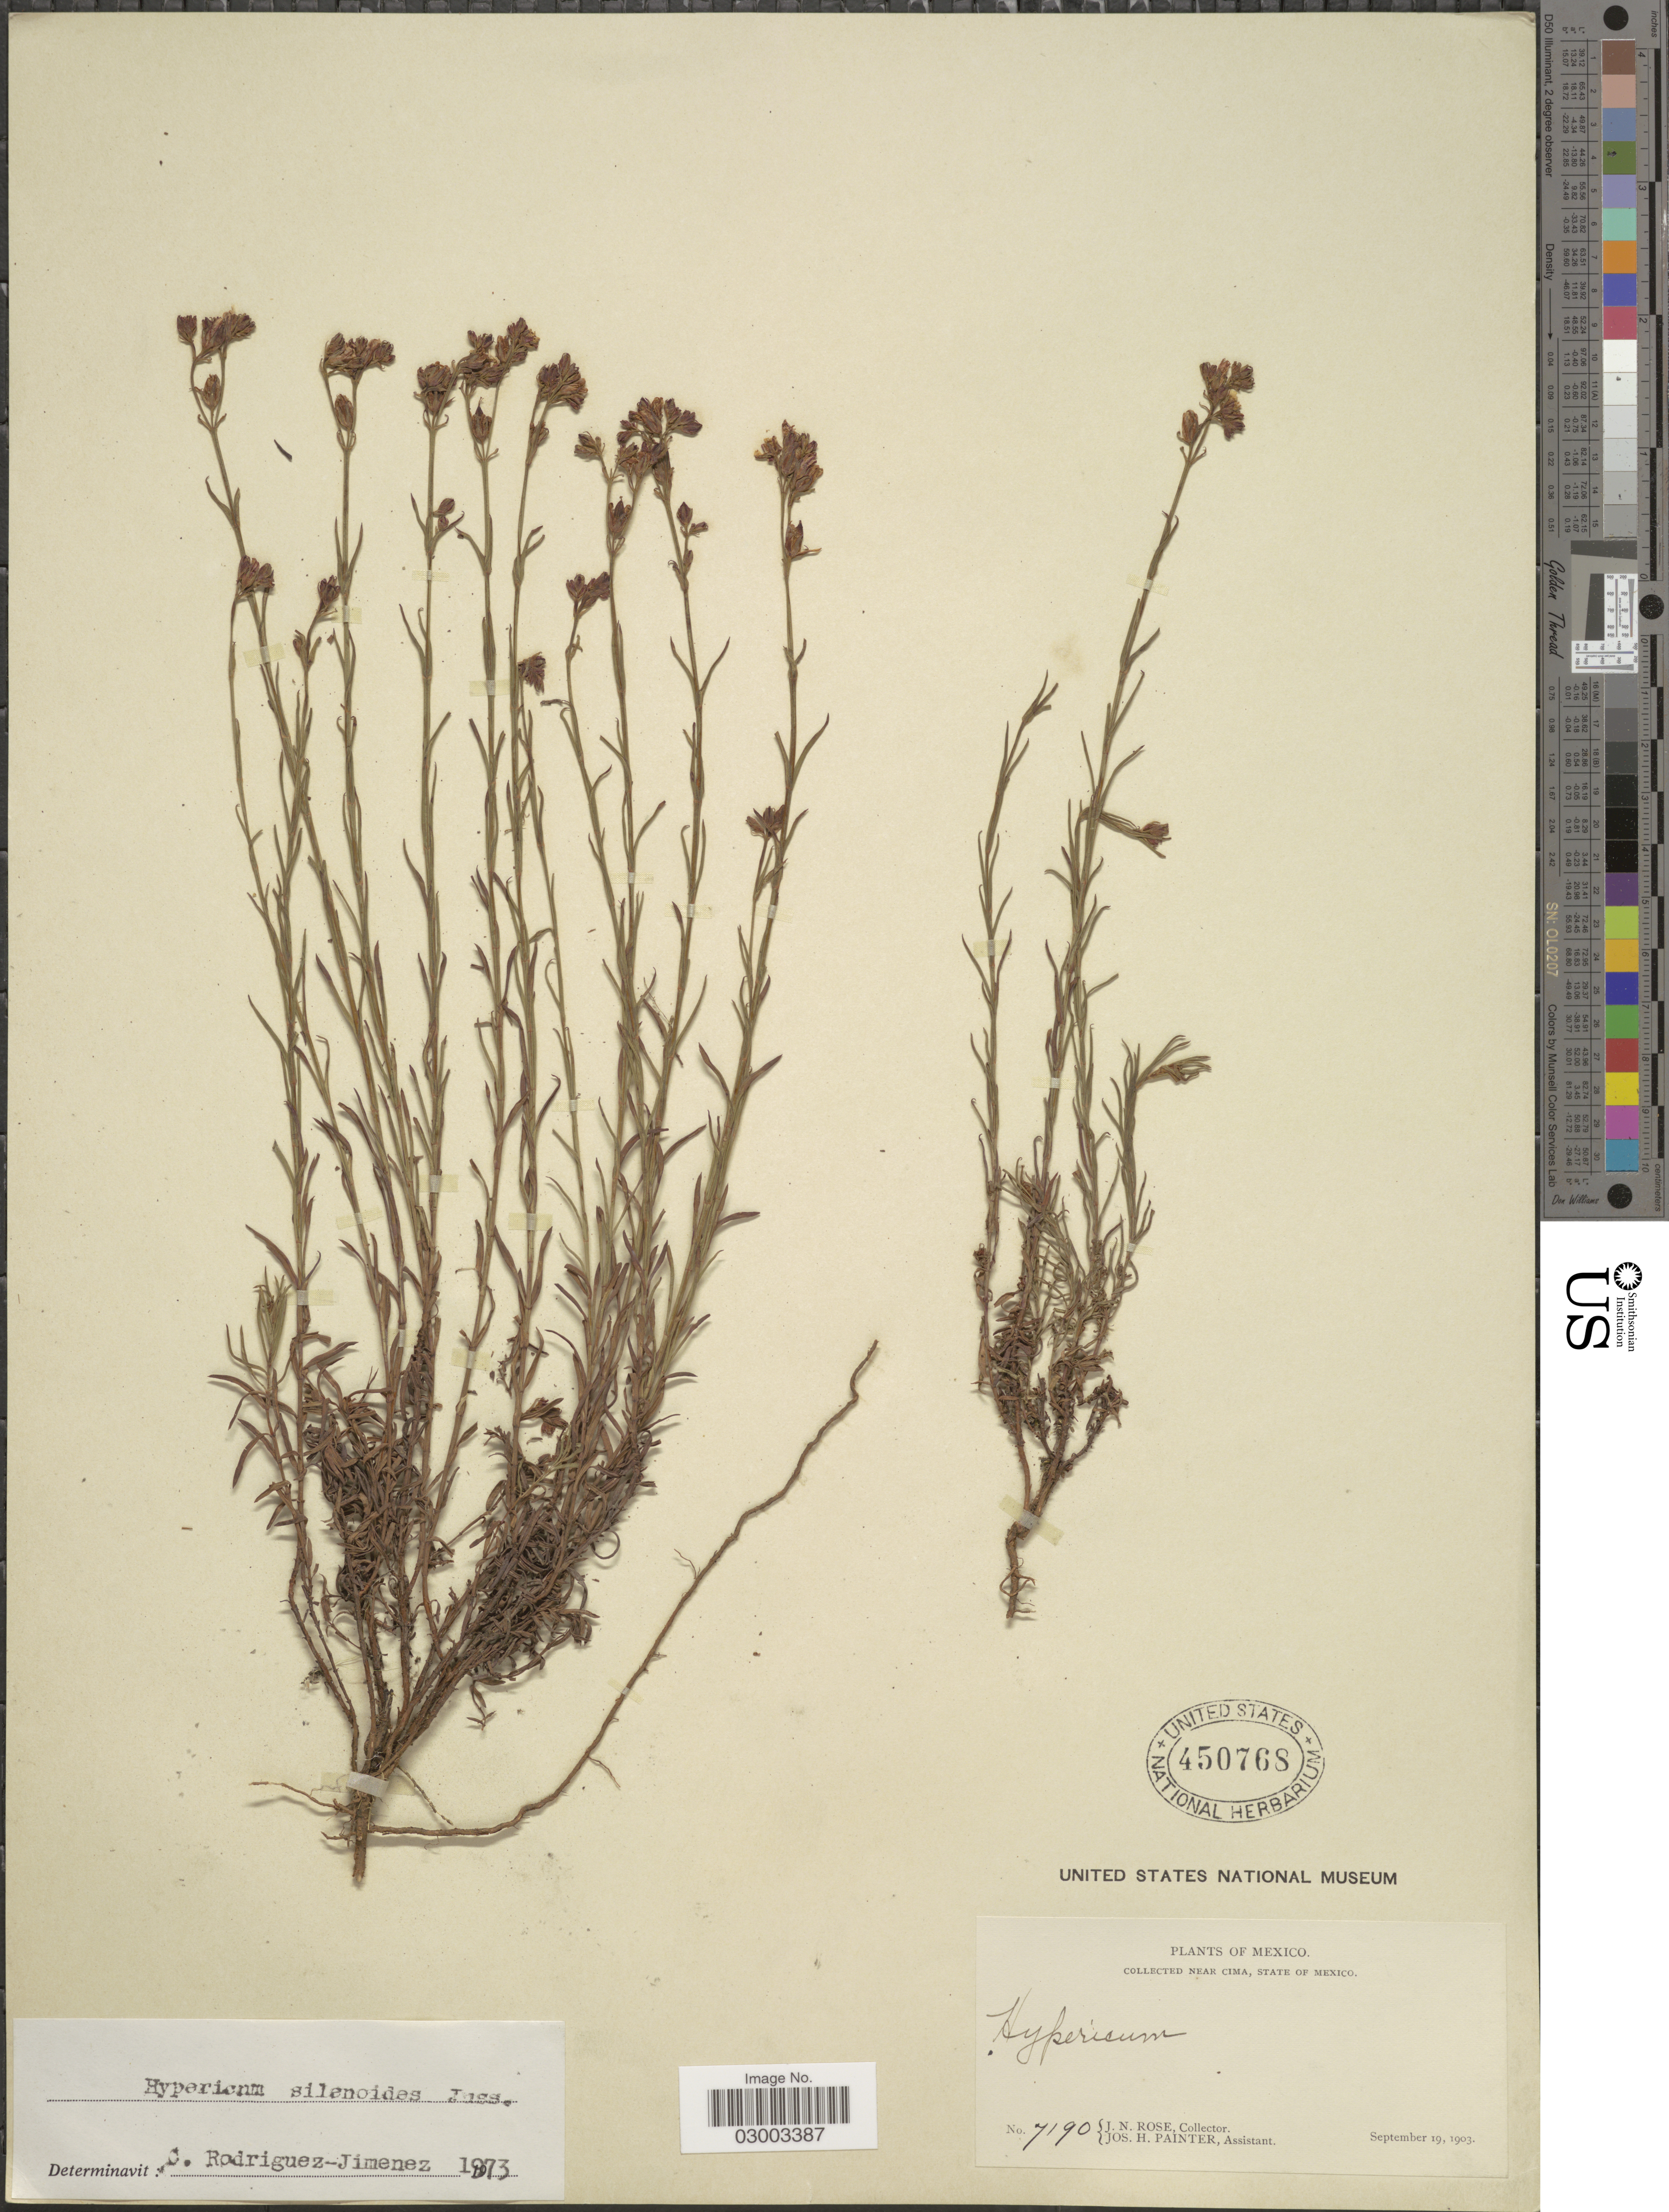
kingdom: Plantae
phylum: Tracheophyta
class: Magnoliopsida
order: Malpighiales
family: Hypericaceae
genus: Hypericum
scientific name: Hypericum silenoides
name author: Juss.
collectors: J. N. Rose & J. H. Painter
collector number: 7190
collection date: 1903-09-19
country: Mexico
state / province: México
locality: Near Cima, State of Mexico.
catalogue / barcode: US 450768